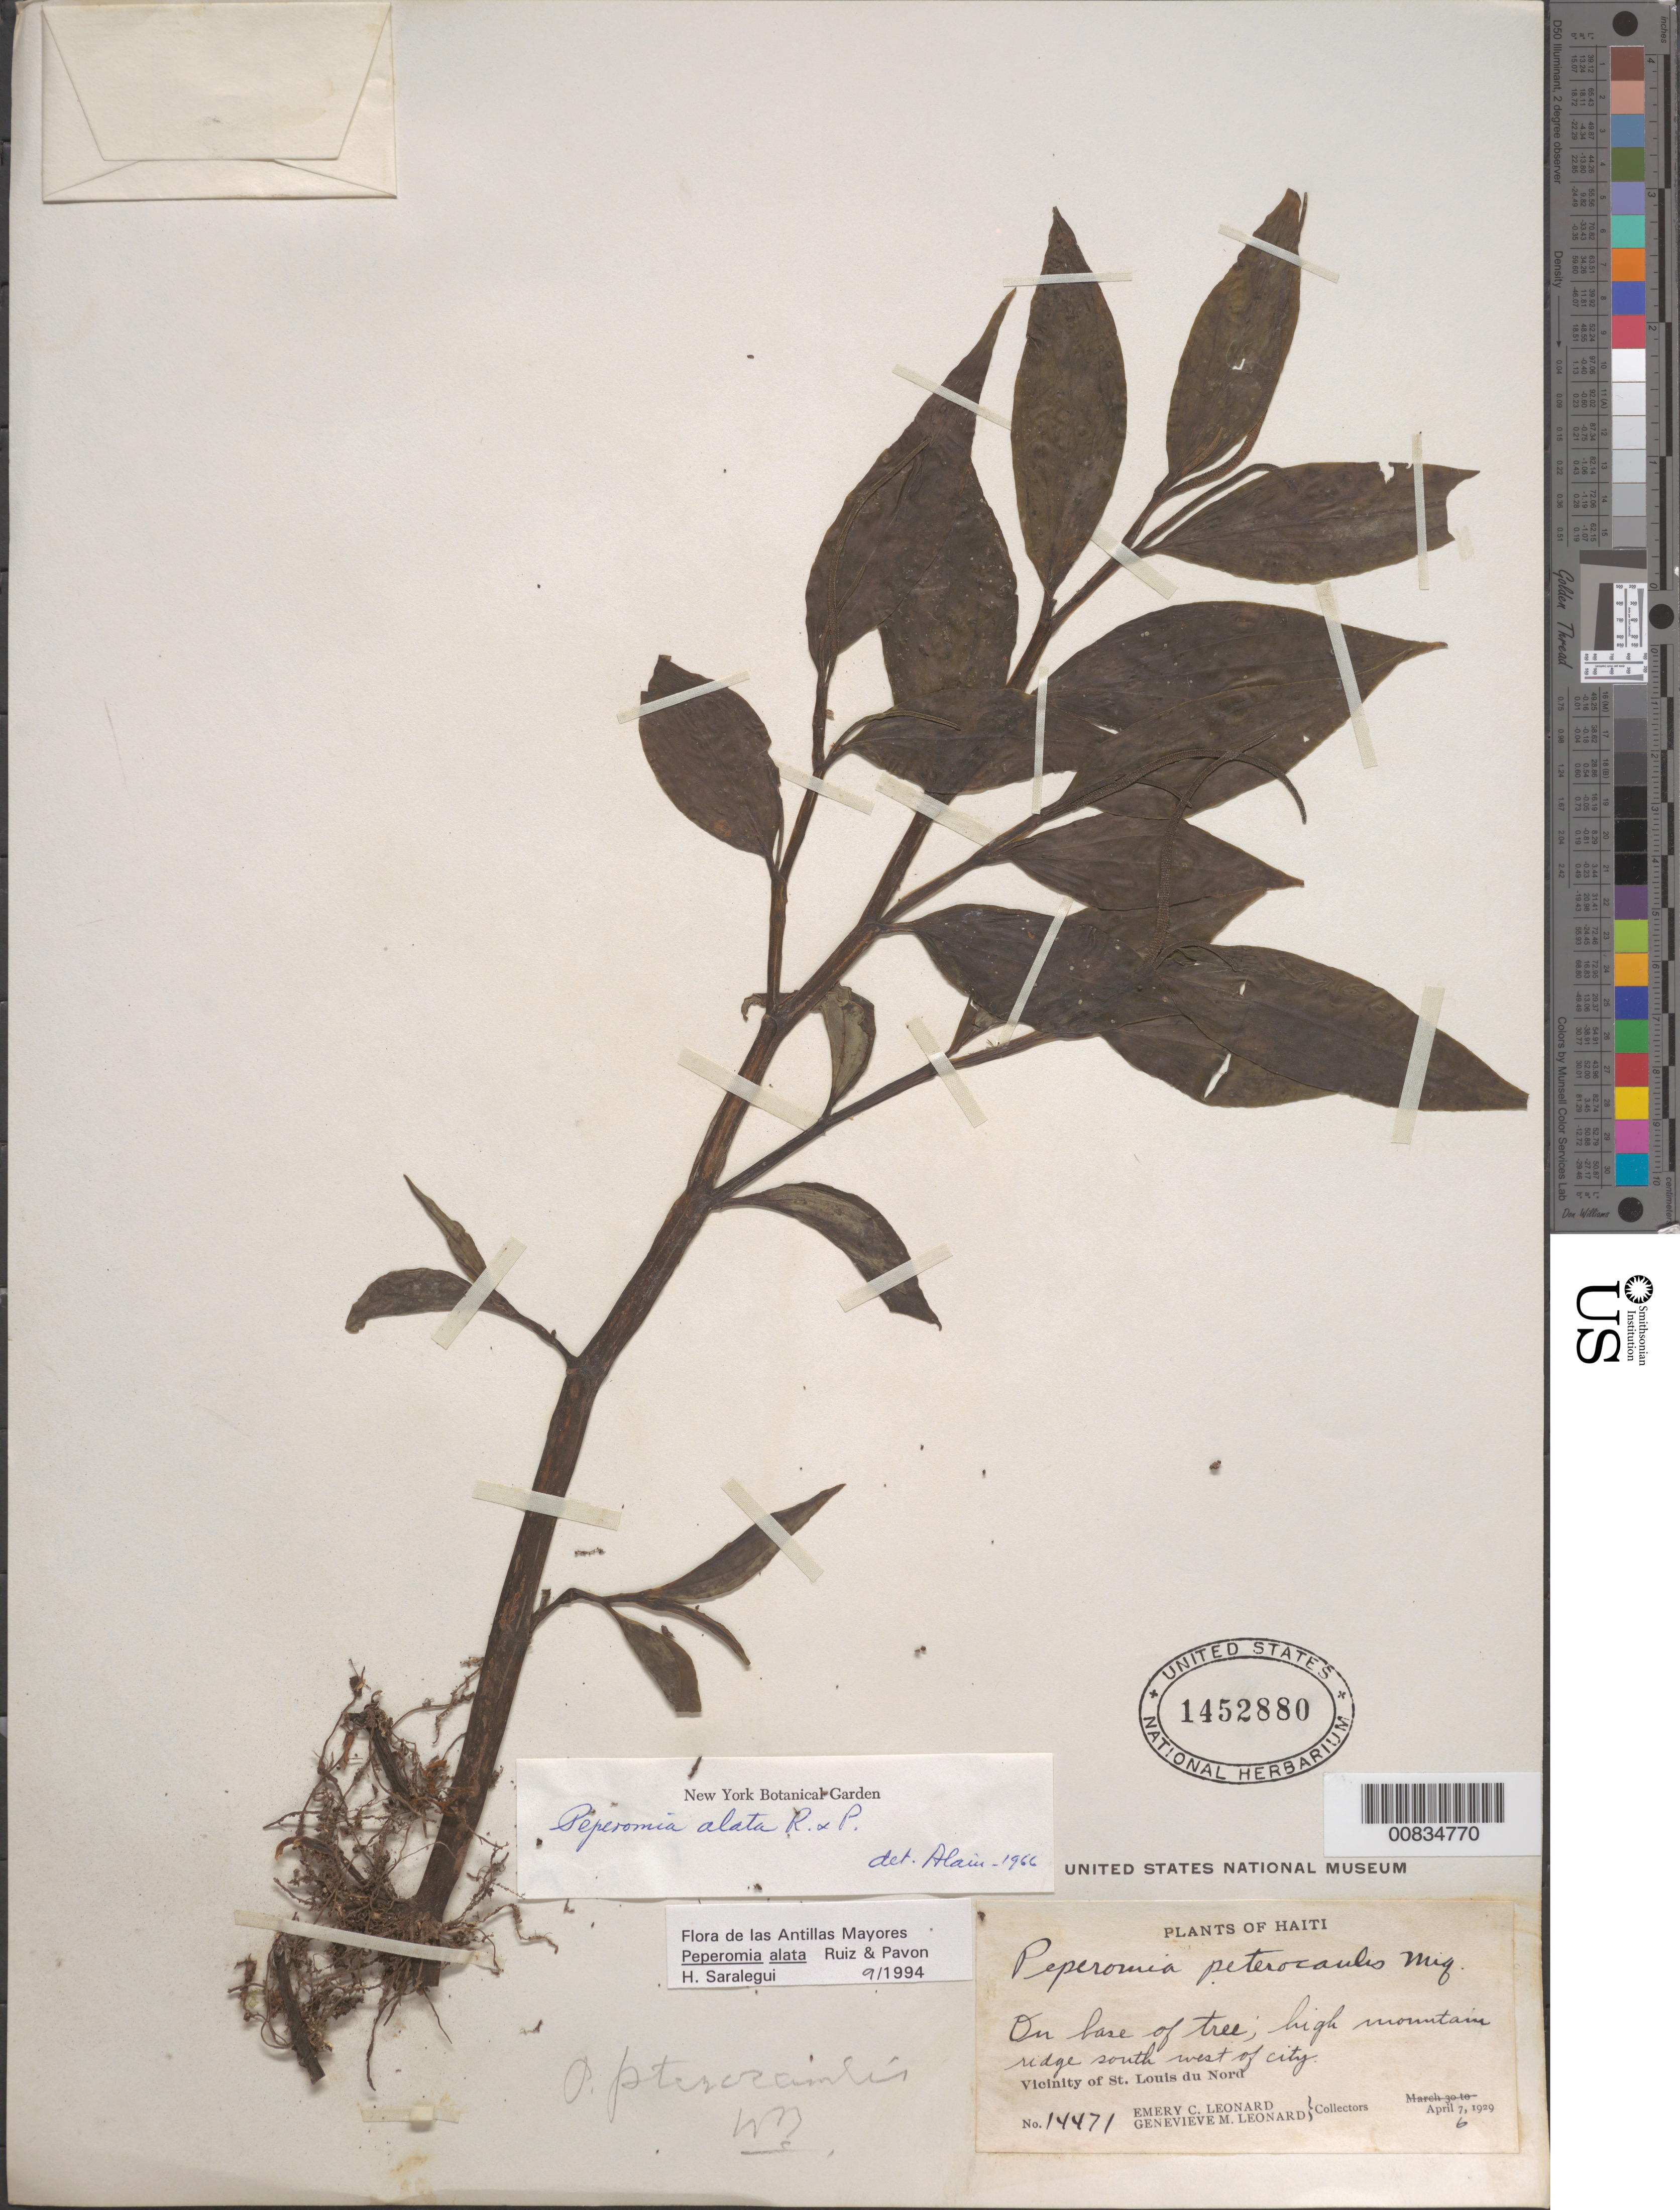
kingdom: Plantae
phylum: Tracheophyta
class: Magnoliopsida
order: Piperales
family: Piperaceae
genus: Peperomia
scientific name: Peperomia alata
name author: Ruiz & Pav.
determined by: Saralegui Boza, H., (HAJB), Jardin Botanico Nacional (Habana)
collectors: E. C. Leonard & G. M. Leonard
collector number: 14471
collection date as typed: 06 Apr 1929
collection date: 1929-04-06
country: Haiti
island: Hispaniola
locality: Vicinity of St. Louis du Nord. High mountain ridge southwest of city.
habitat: On base of tree.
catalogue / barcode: US 1452880